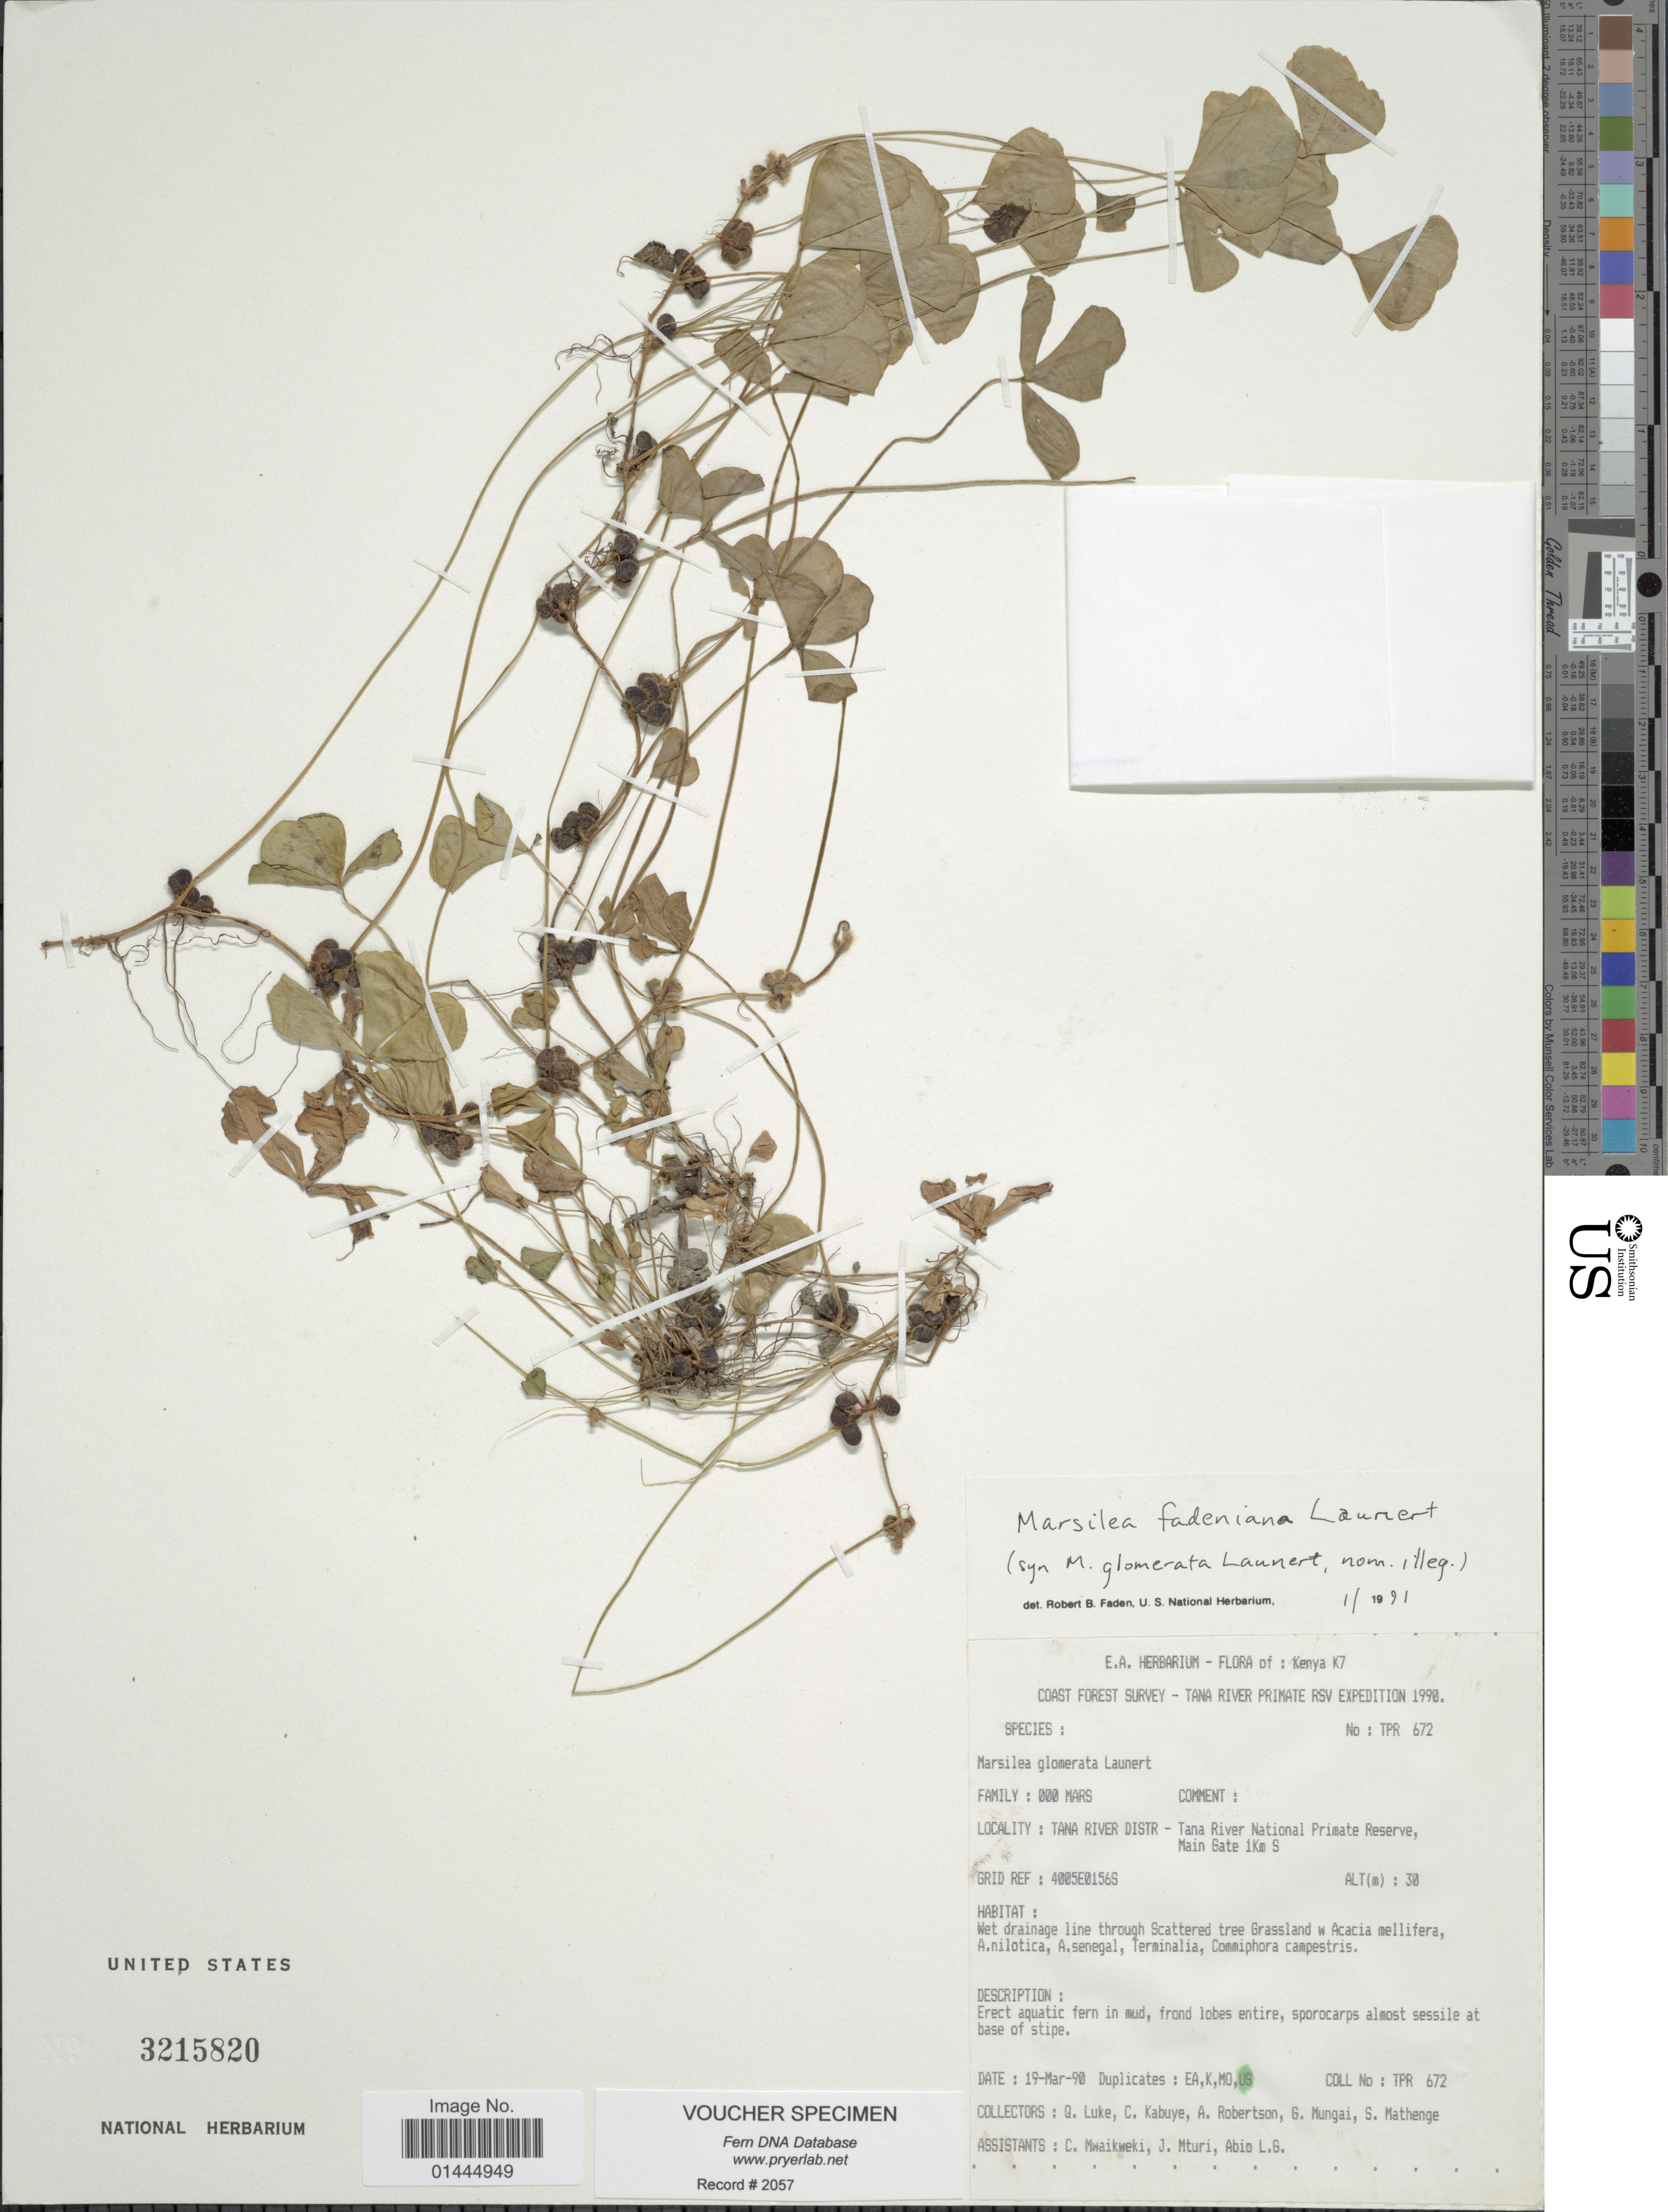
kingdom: Plantae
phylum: Tracheophyta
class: Polypodiopsida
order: Salviniales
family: Marsileaceae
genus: Marsilea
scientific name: Marsilea fadeniana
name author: Launert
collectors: Q. Luke, C. Kabuye, A. Robertson, G. Mungai & et al.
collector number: TPR 672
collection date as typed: Transcribed d/m/y: 19/3/90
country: Kenya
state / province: Tana River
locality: Tana River National Primate Reserve, Main Gate 1Km S, Coast Forest.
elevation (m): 30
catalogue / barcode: US 3215820